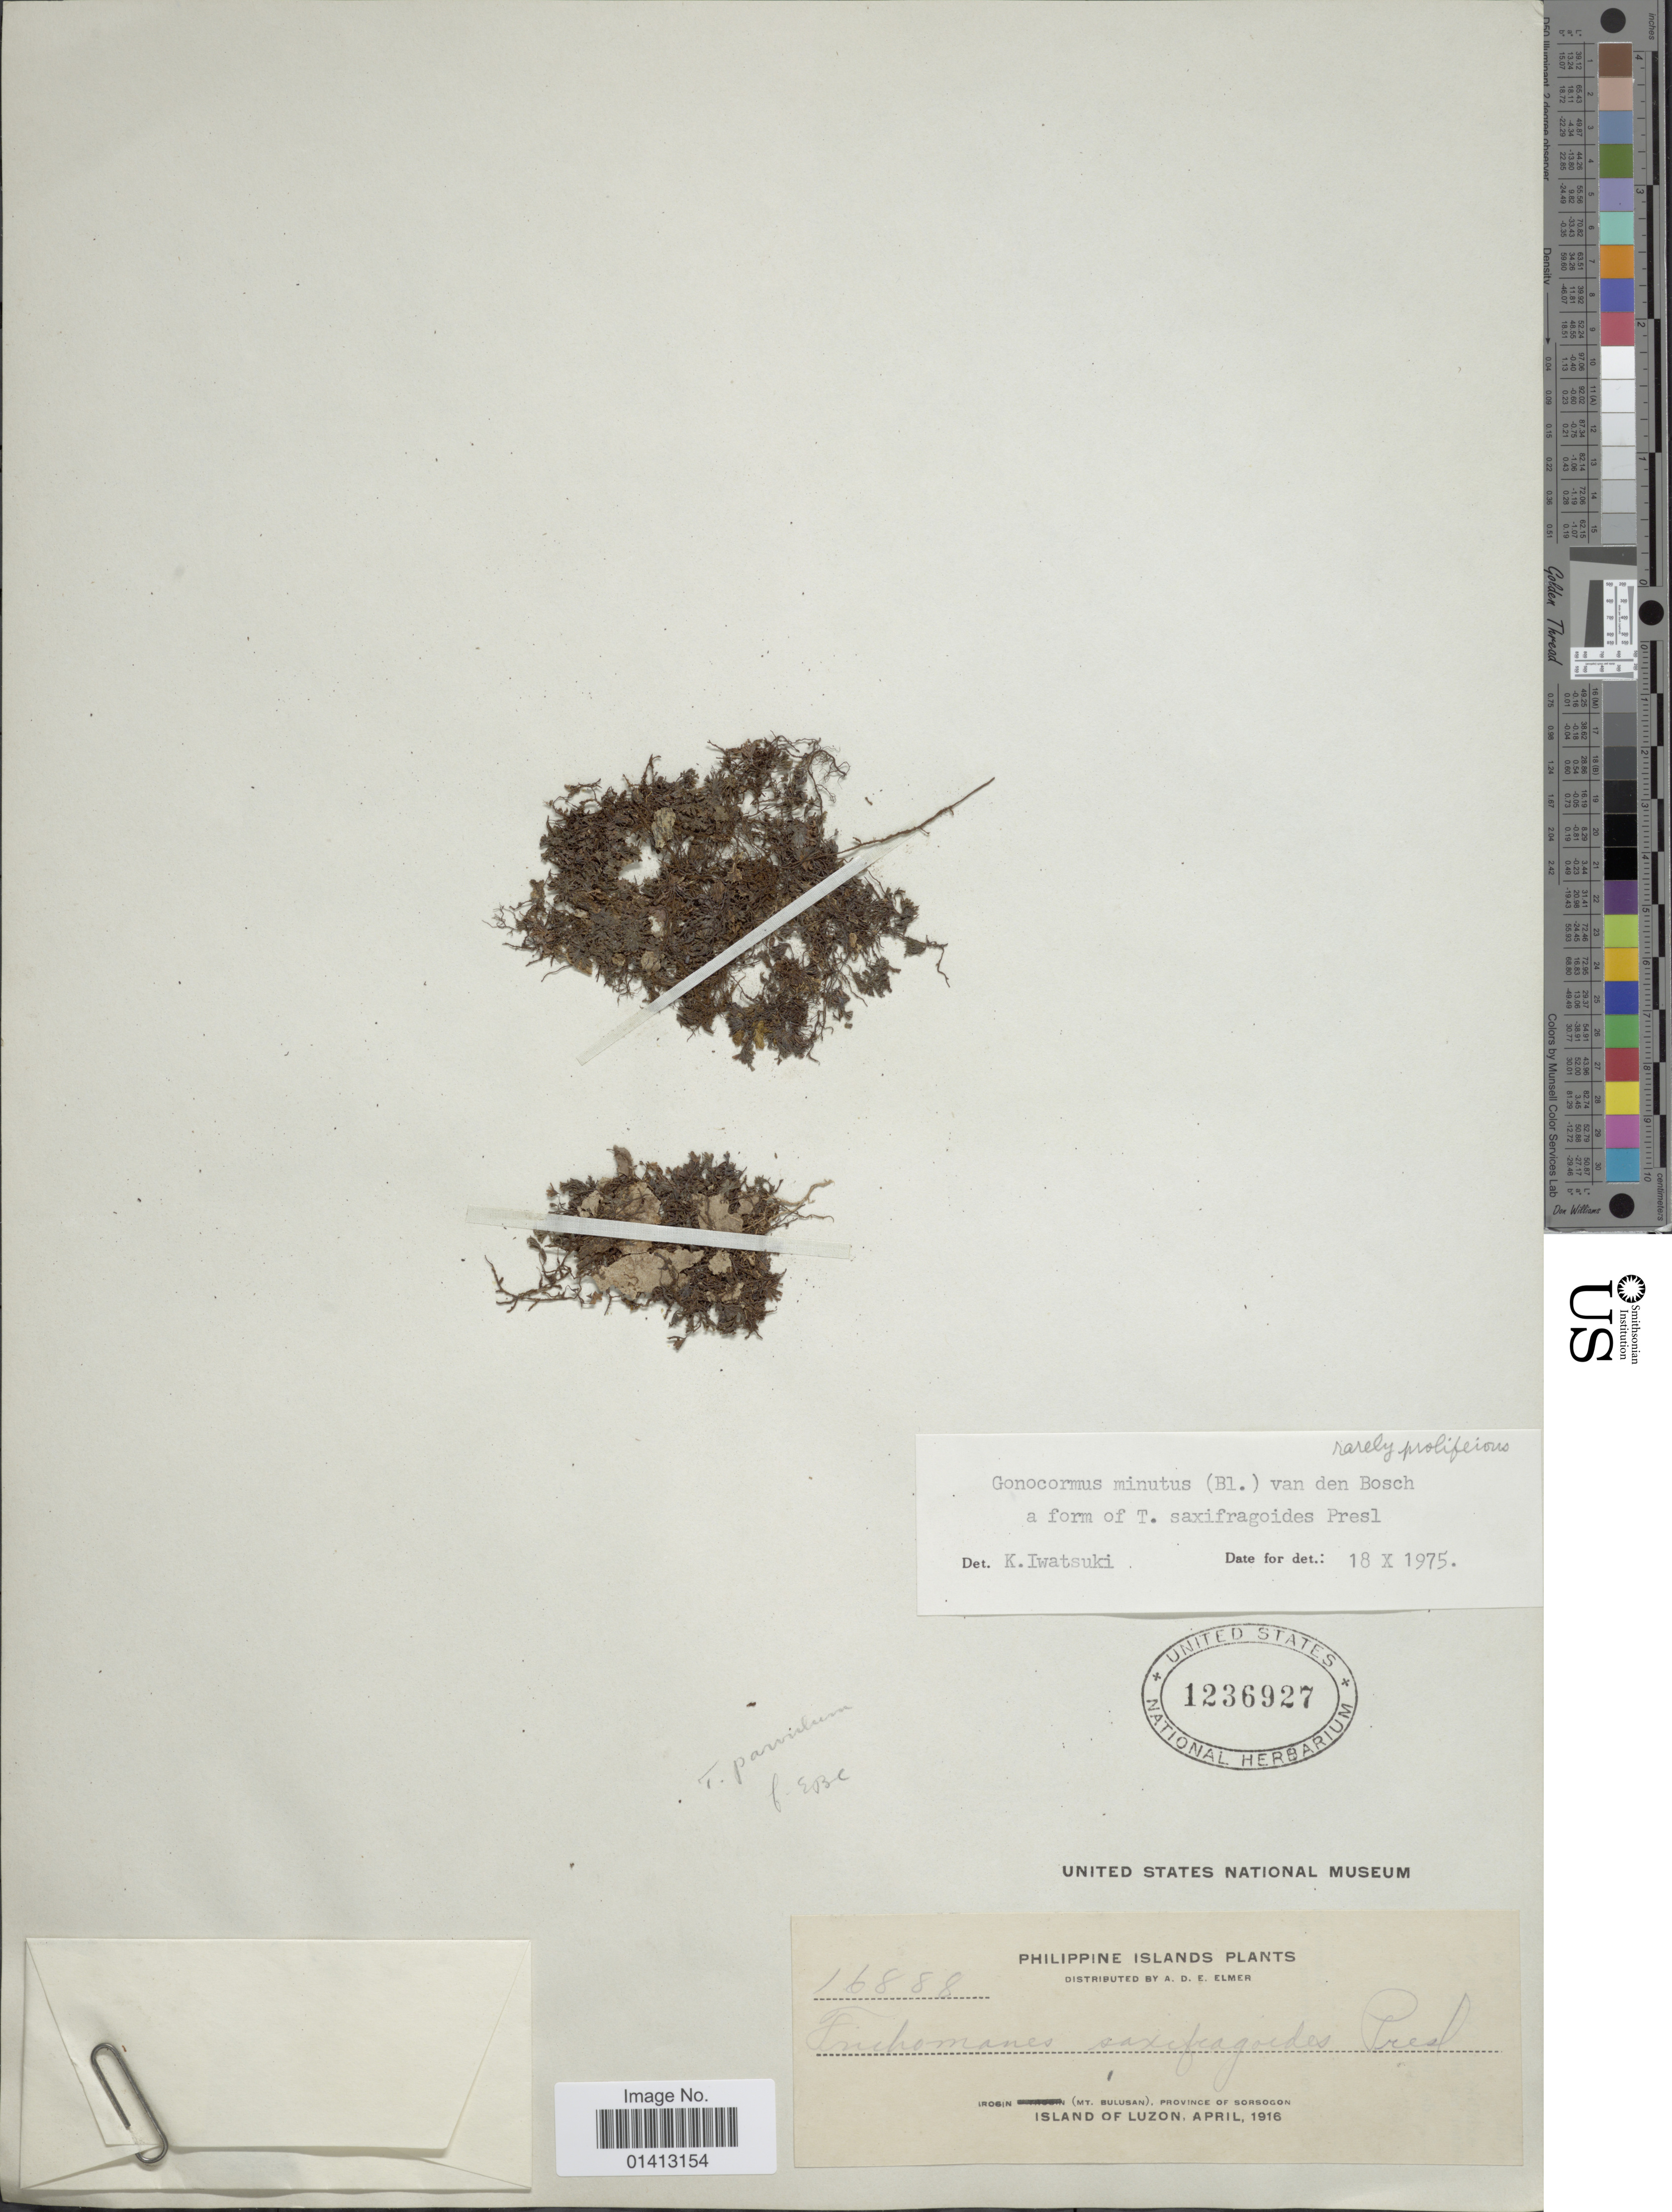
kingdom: Plantae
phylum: Tracheophyta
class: Polypodiopsida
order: Hymenophyllales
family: Hymenophyllaceae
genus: Crepidomanes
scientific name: Crepidomanes minutum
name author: (Blume) K. Iwats.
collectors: A. D. E. Elmer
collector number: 16888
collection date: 1916-04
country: Philippines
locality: Irosin (Mt Bulusan), Province of Sorsogon, Island of Luzon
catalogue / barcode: US 1236927